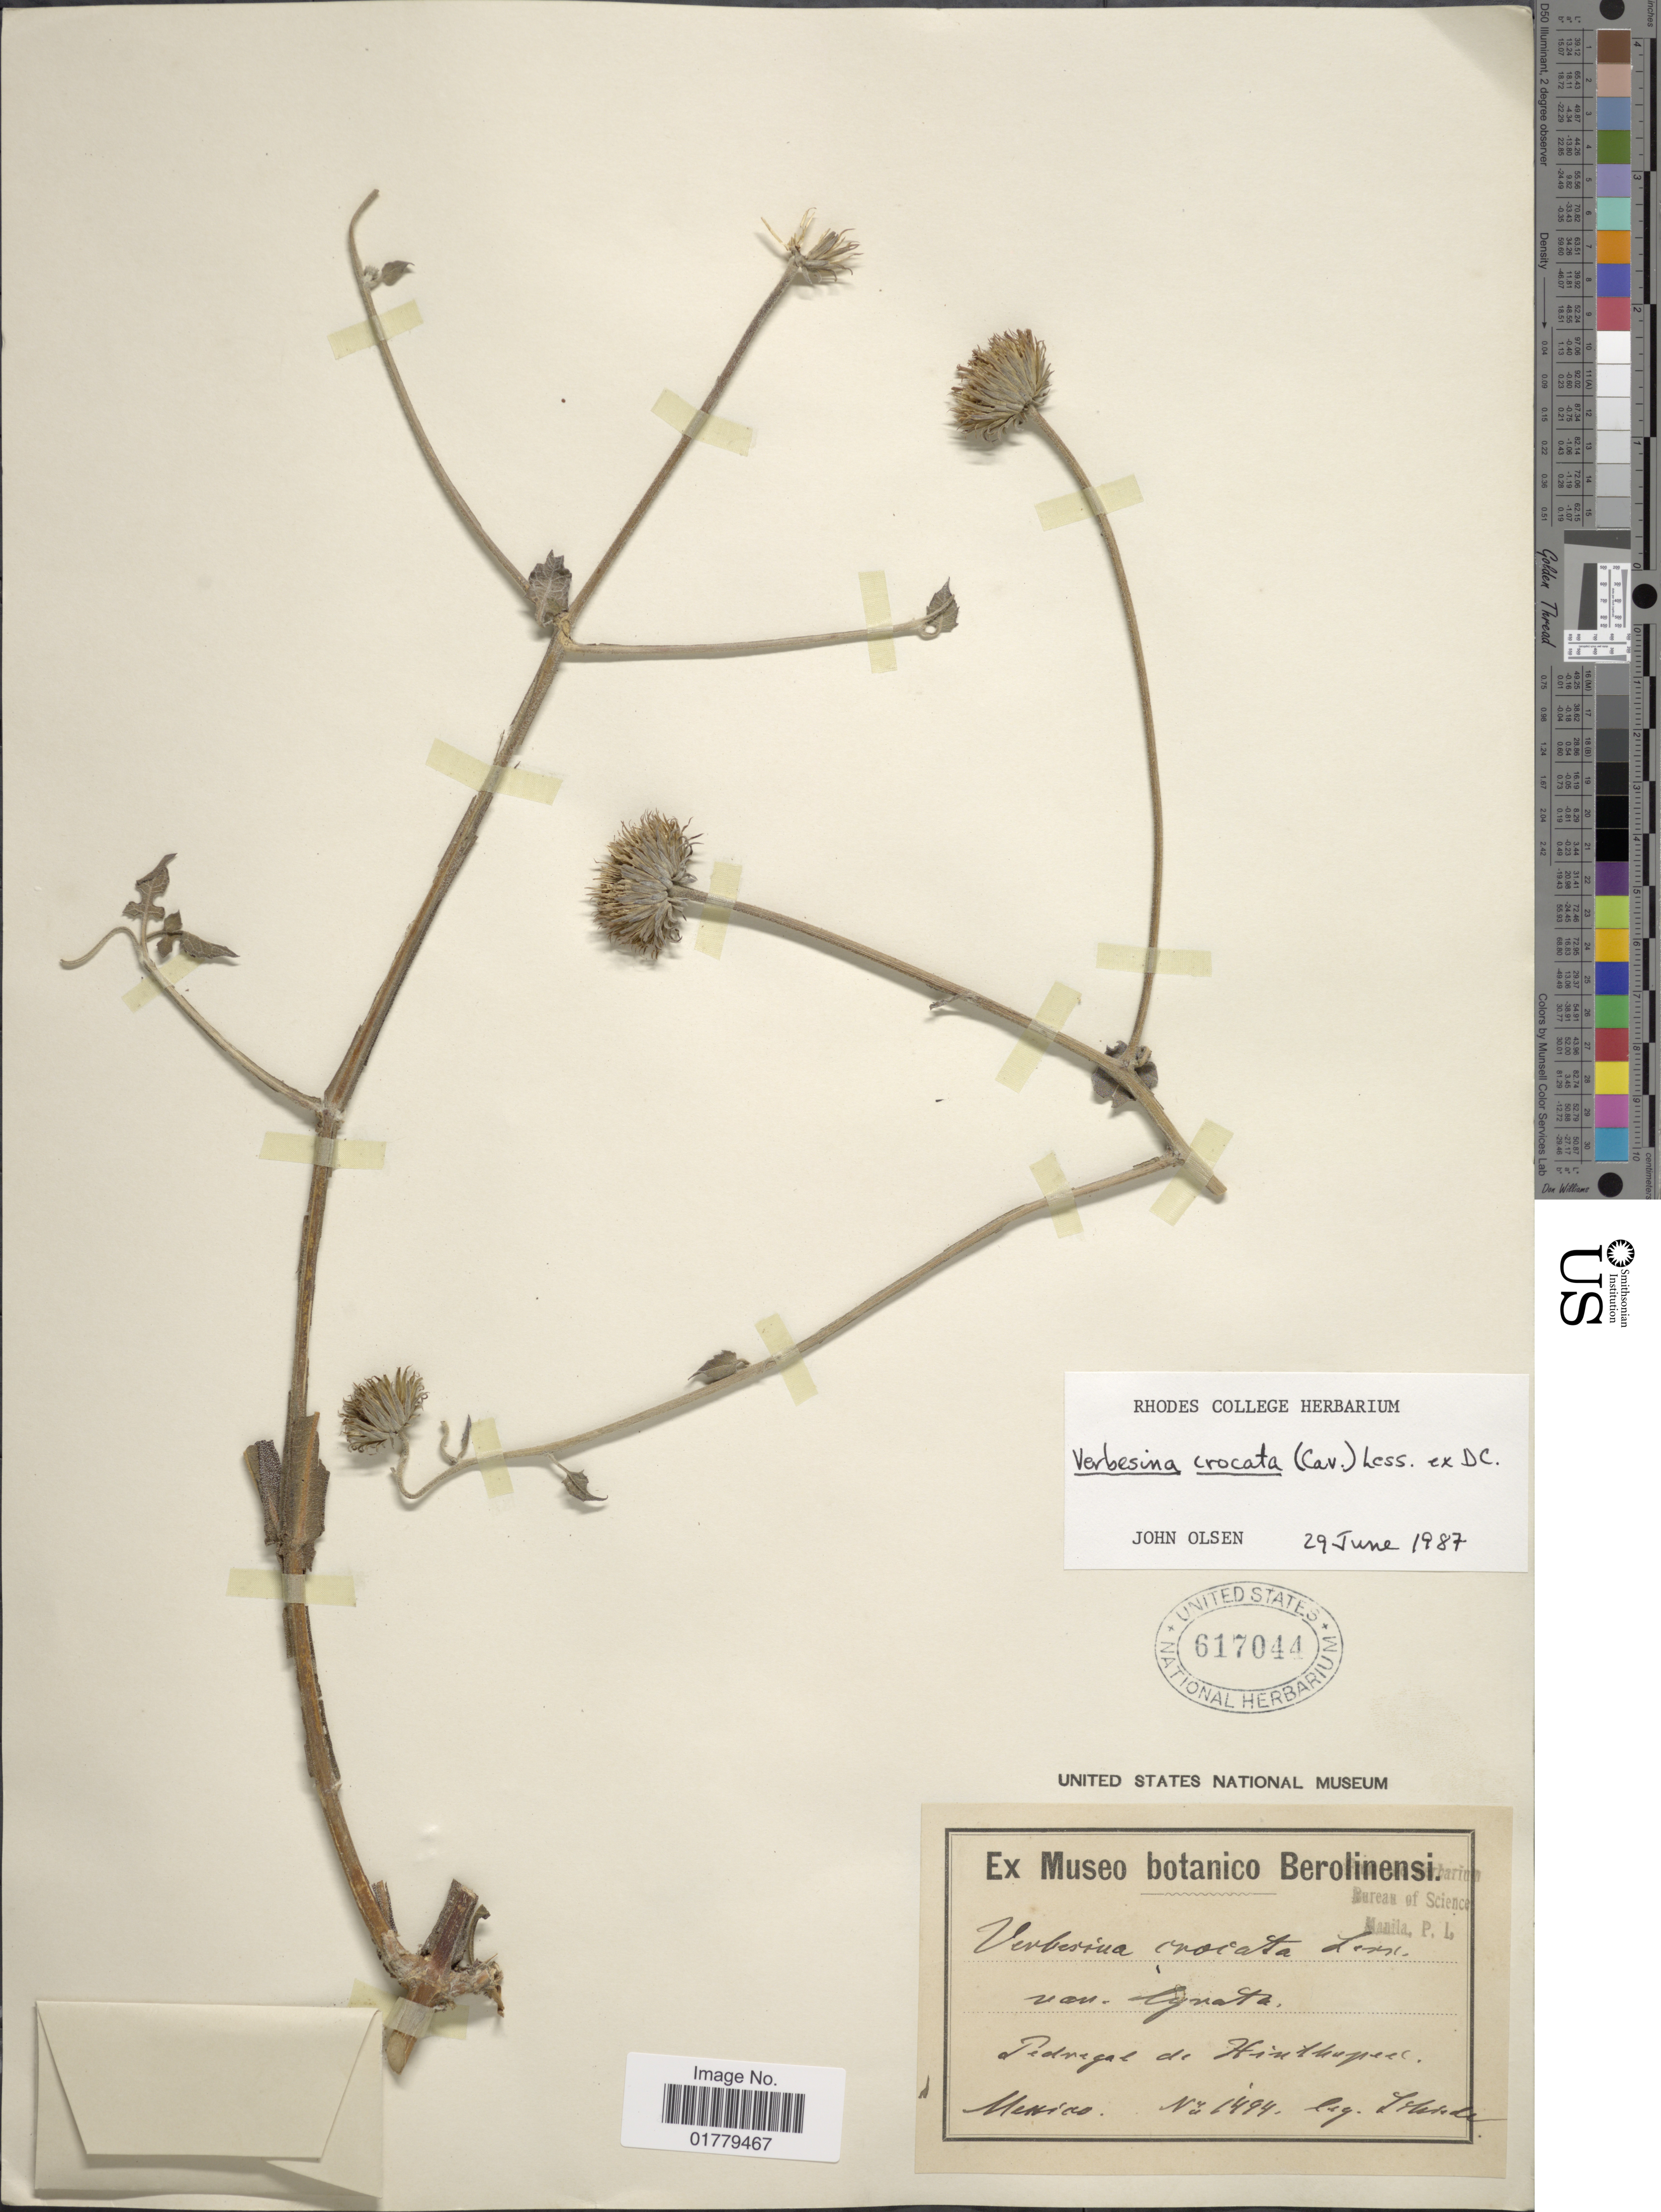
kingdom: Plantae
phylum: Tracheophyta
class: Magnoliopsida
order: Asterales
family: Asteraceae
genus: Verbesina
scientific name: Verbesina crocata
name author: (Cav.) Less.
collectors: C. J. W. Schiede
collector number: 1494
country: Mexico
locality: Pedregas de Hinthopees.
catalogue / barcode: US 617044